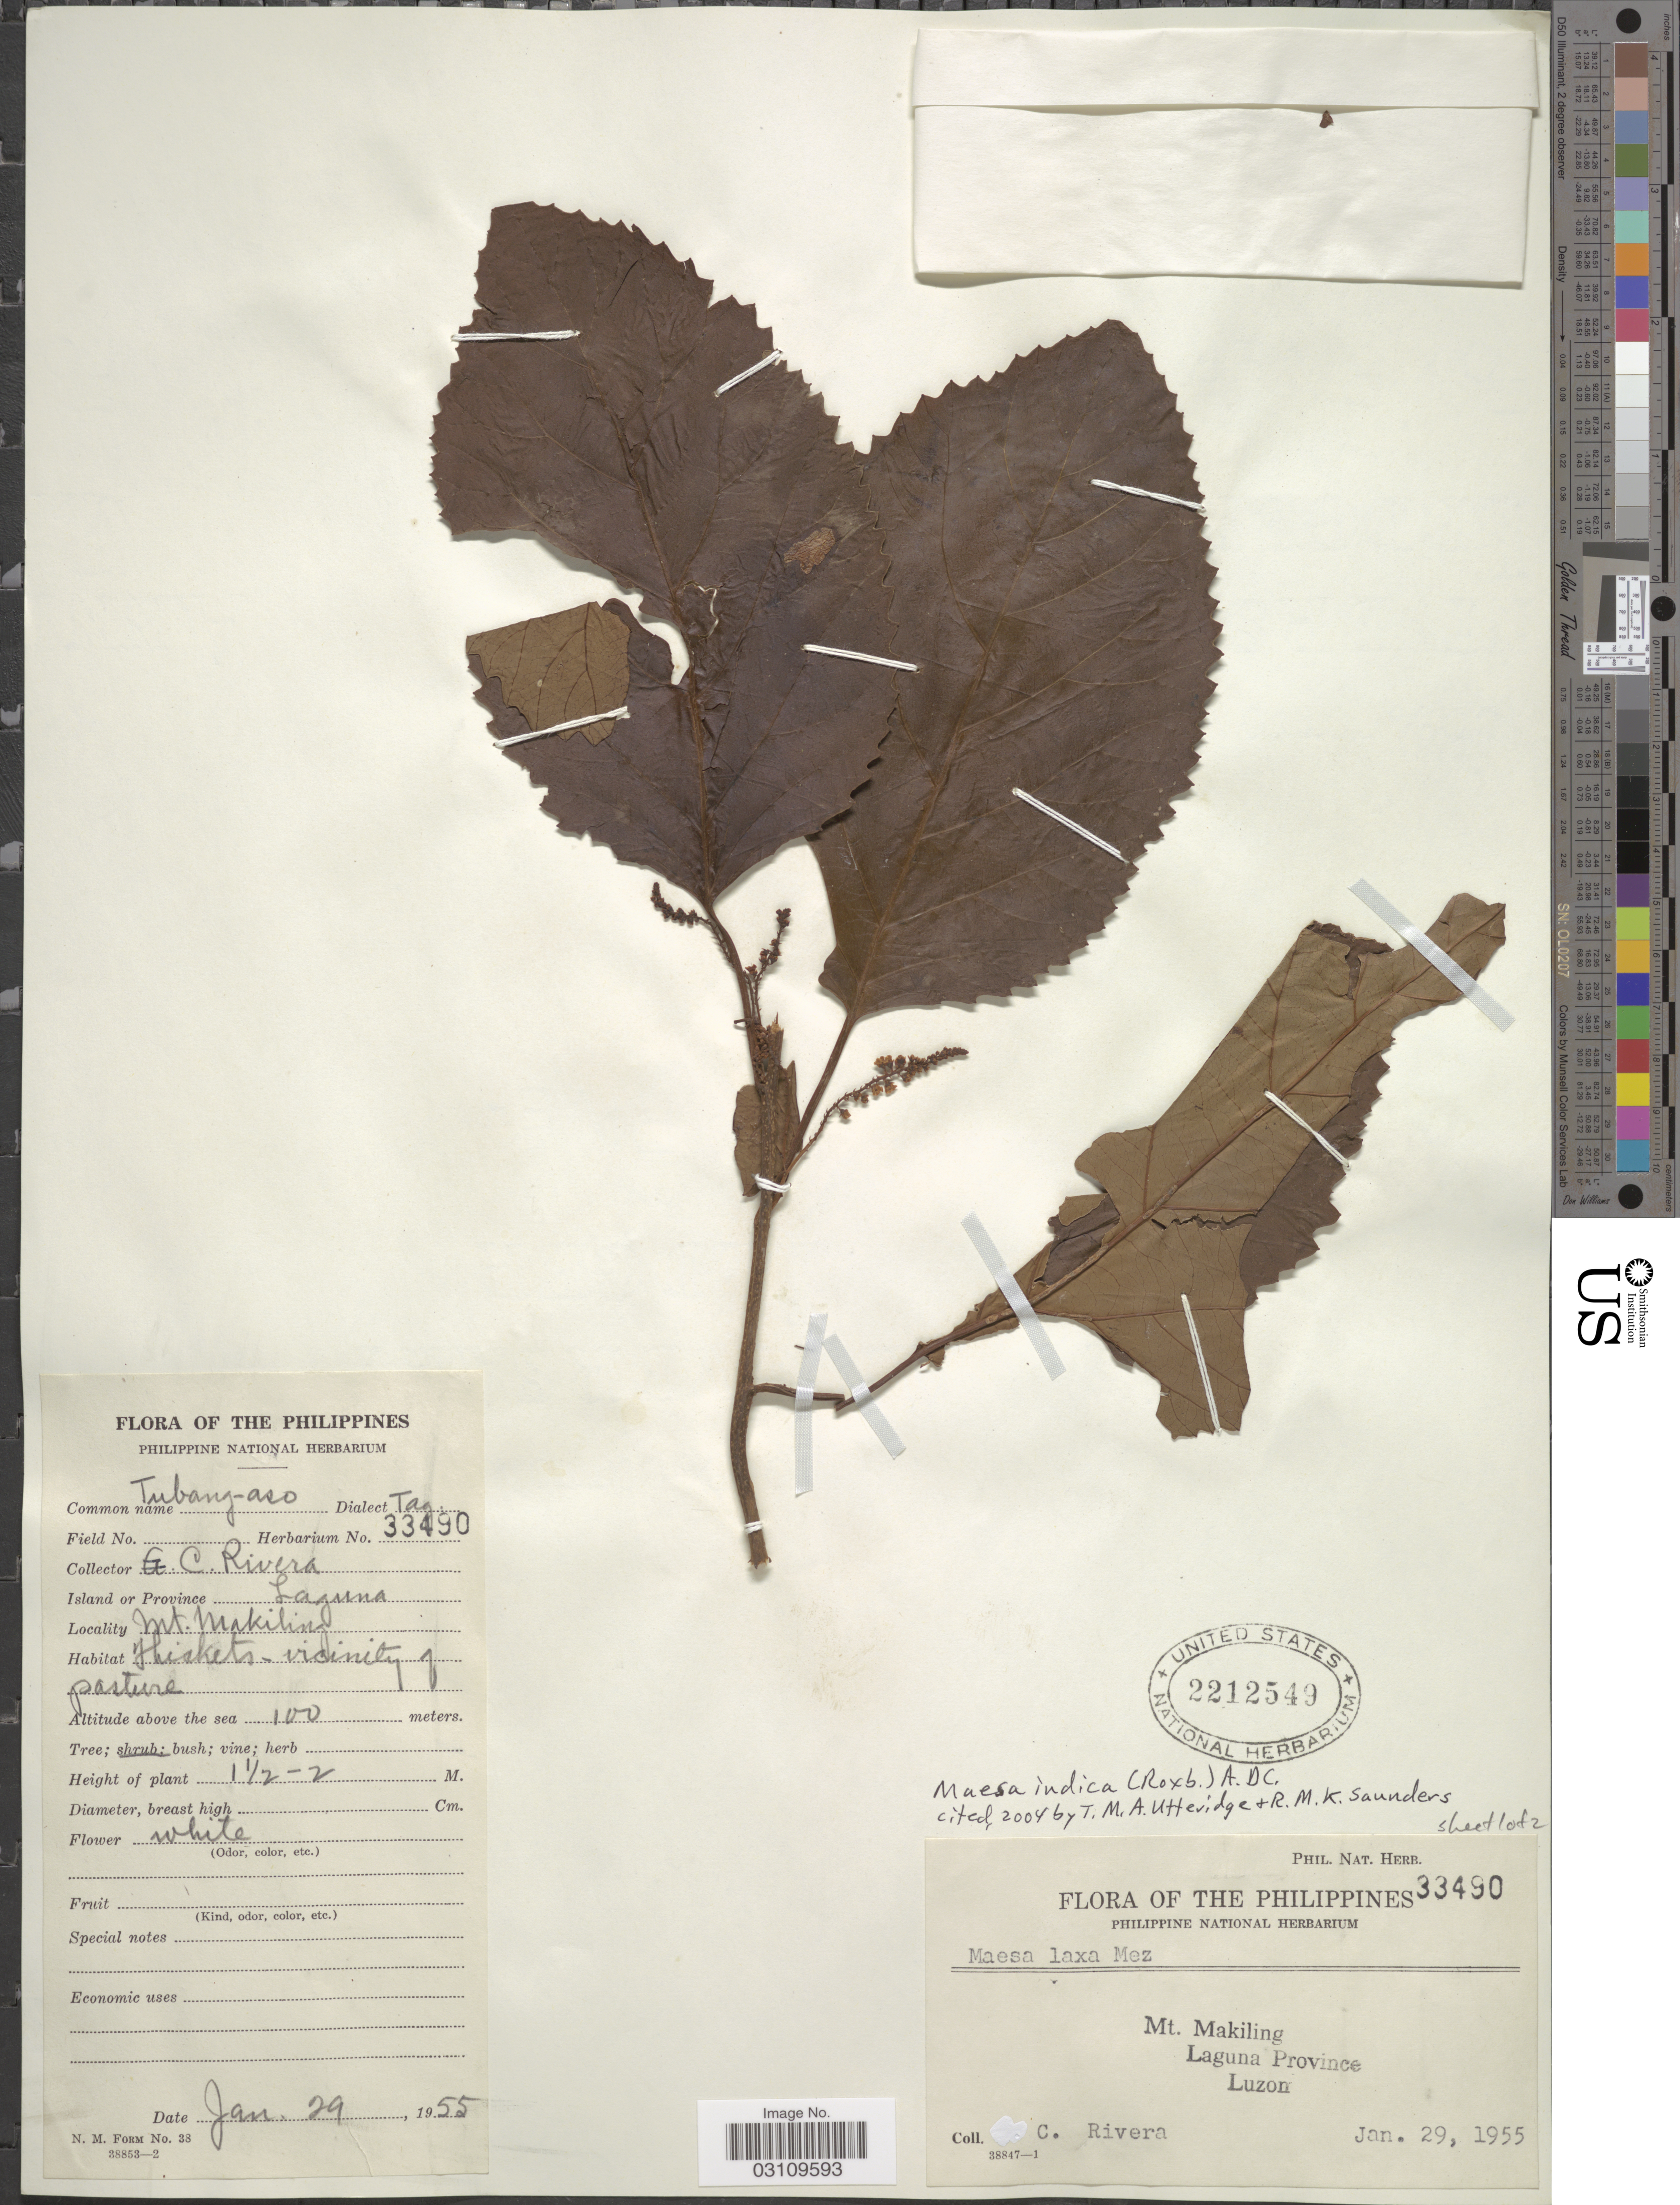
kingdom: Plantae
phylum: Tracheophyta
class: Magnoliopsida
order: Ericales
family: Primulaceae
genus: Maesa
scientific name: Maesa indica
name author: (Roxb.) A. DC.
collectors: C. Rivera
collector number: Phil. Nat. Herb. 33490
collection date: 1955-01-29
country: Philippines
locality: Mt. Makiling, Laguna Province, Luzon.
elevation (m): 100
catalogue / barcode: US 2212549